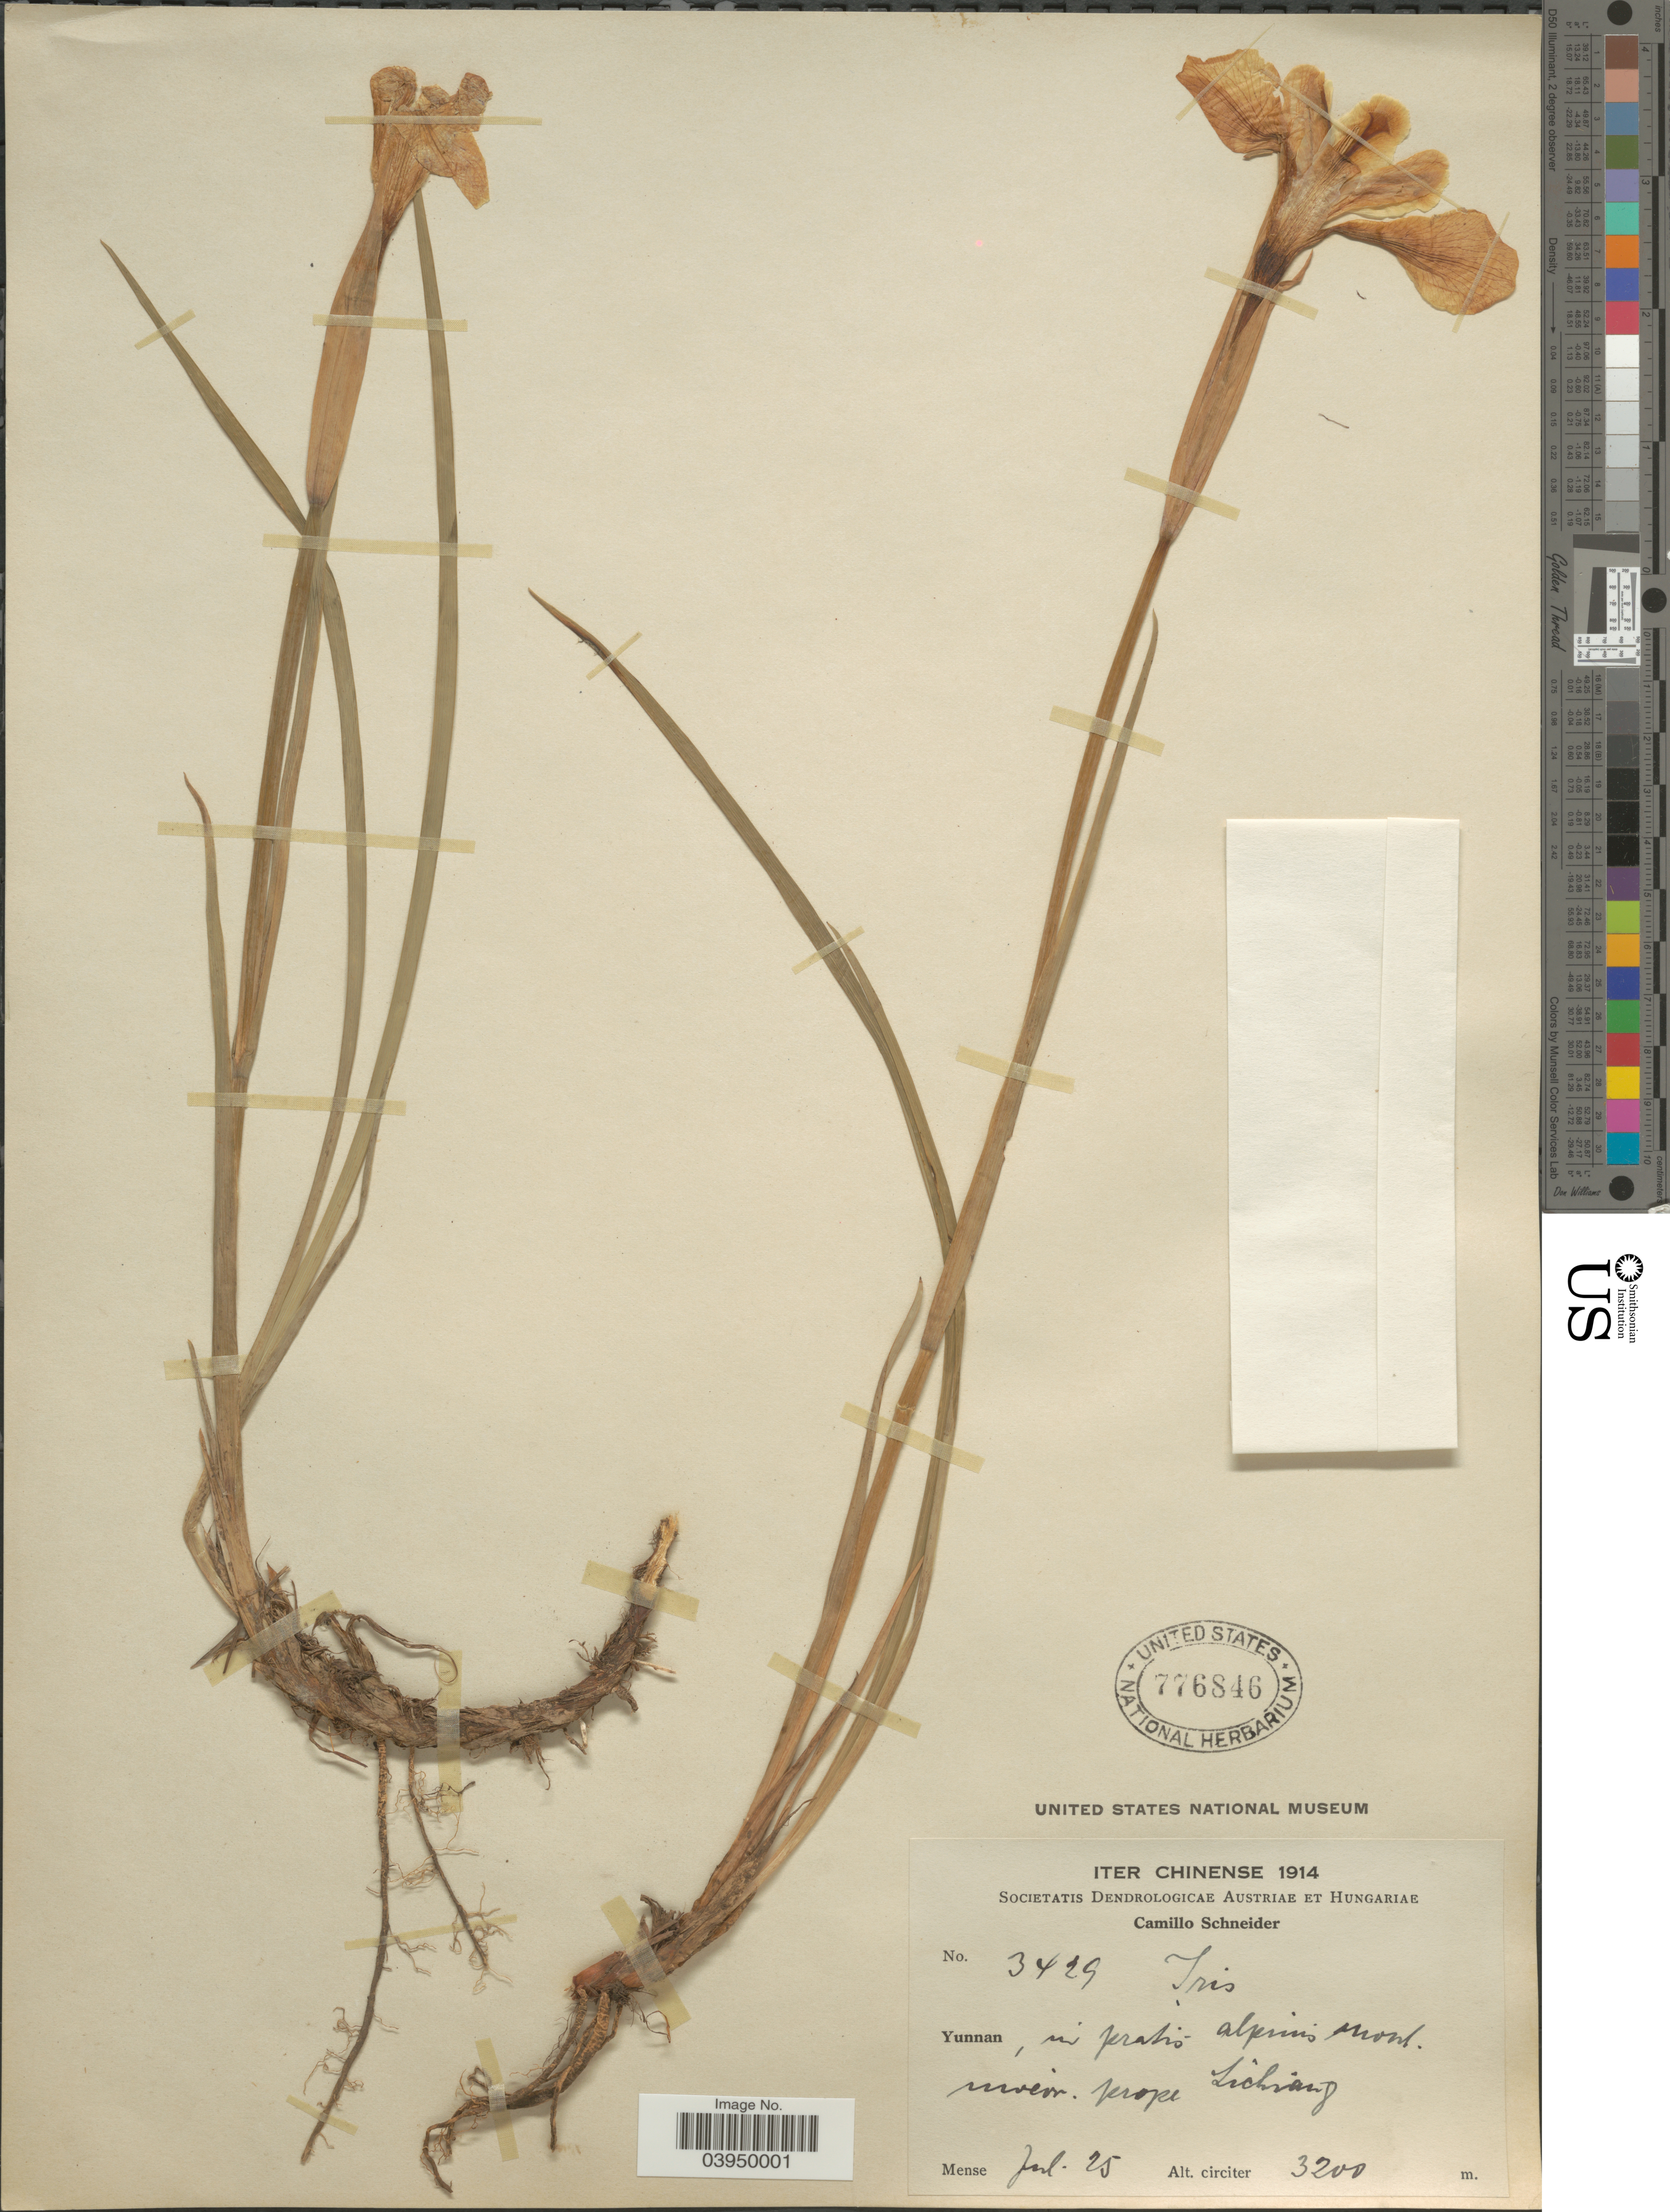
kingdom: Plantae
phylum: Tracheophyta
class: Liliopsida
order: Asparagales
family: Iridaceae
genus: Iris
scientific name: Iris sp.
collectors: C. K. Schneider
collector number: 3429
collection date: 1914-07-25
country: China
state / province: Yunnan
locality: Iter Chinense. In pratis alpinis mont. ruvein prope Lichiang.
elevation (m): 3200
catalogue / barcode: US 776846